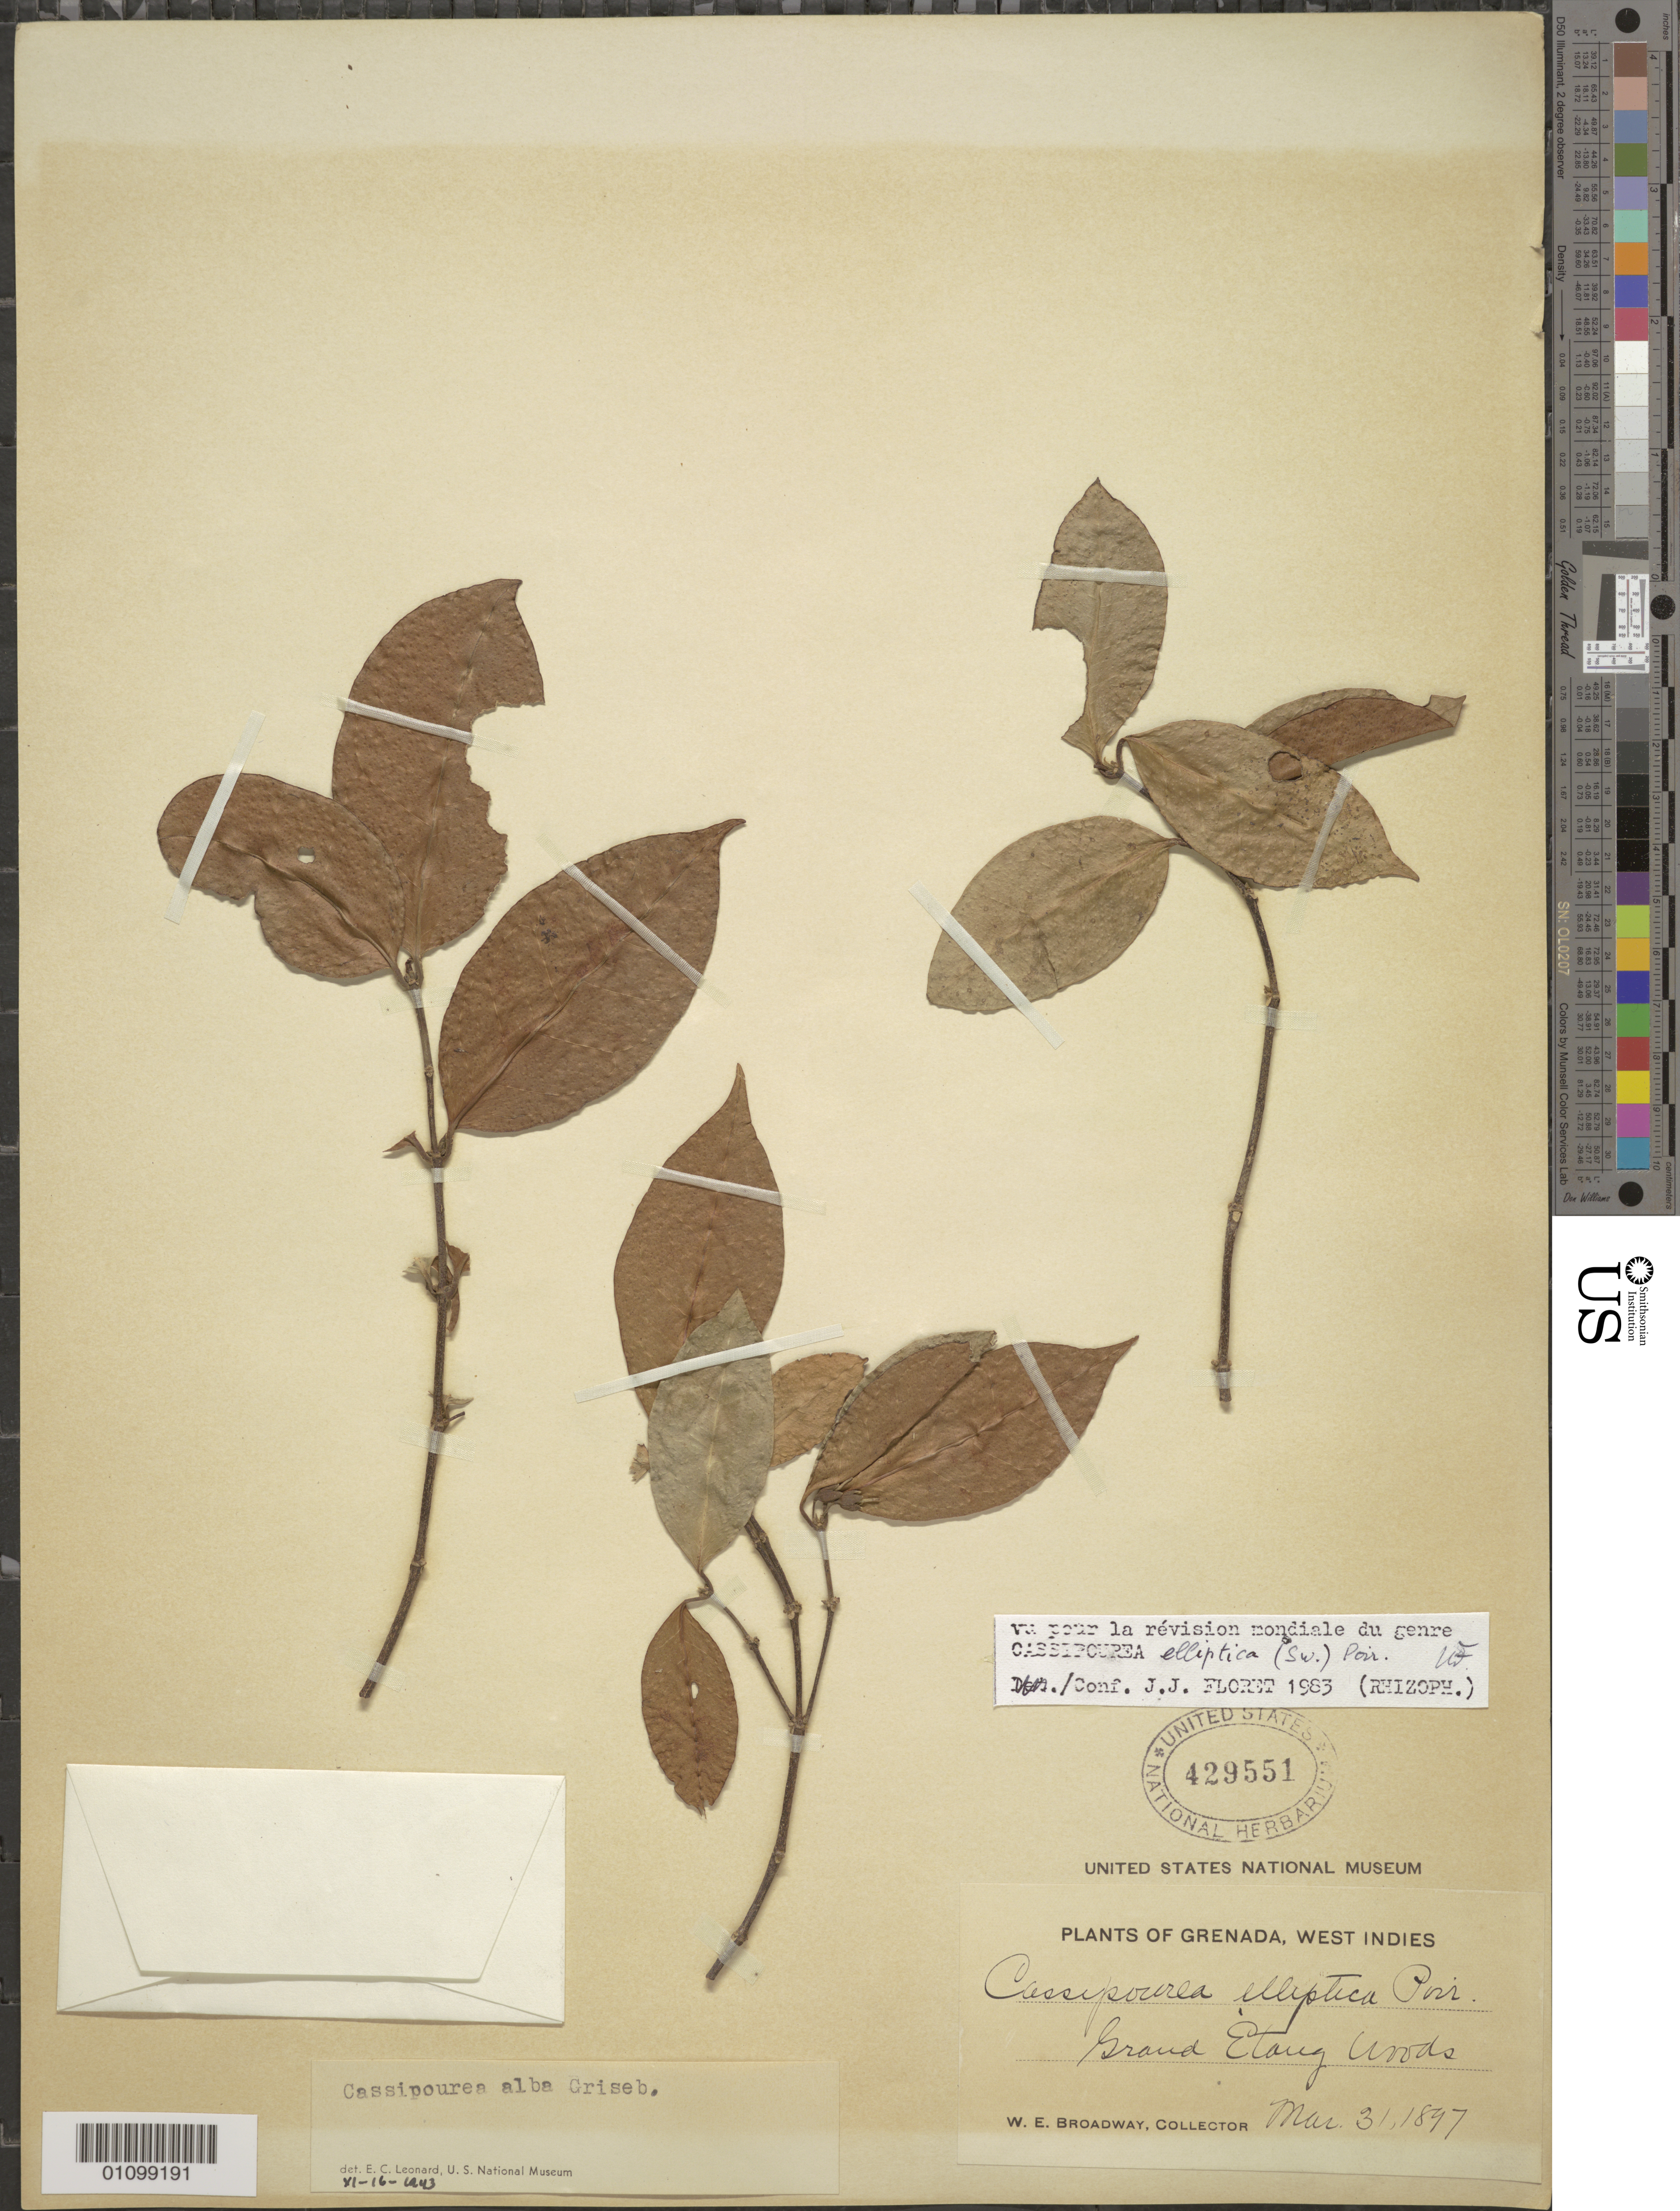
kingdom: Plantae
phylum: Tracheophyta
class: Magnoliopsida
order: Malpighiales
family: Rhizophoraceae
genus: Cassipourea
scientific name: Cassipourea guianensis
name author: Aubl.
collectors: W. E. Broadway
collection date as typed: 31 Mar 1897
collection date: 1897-03-31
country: Grenada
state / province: Saint Andrew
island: Grenada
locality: Grand Etang Woods.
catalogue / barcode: US 429551